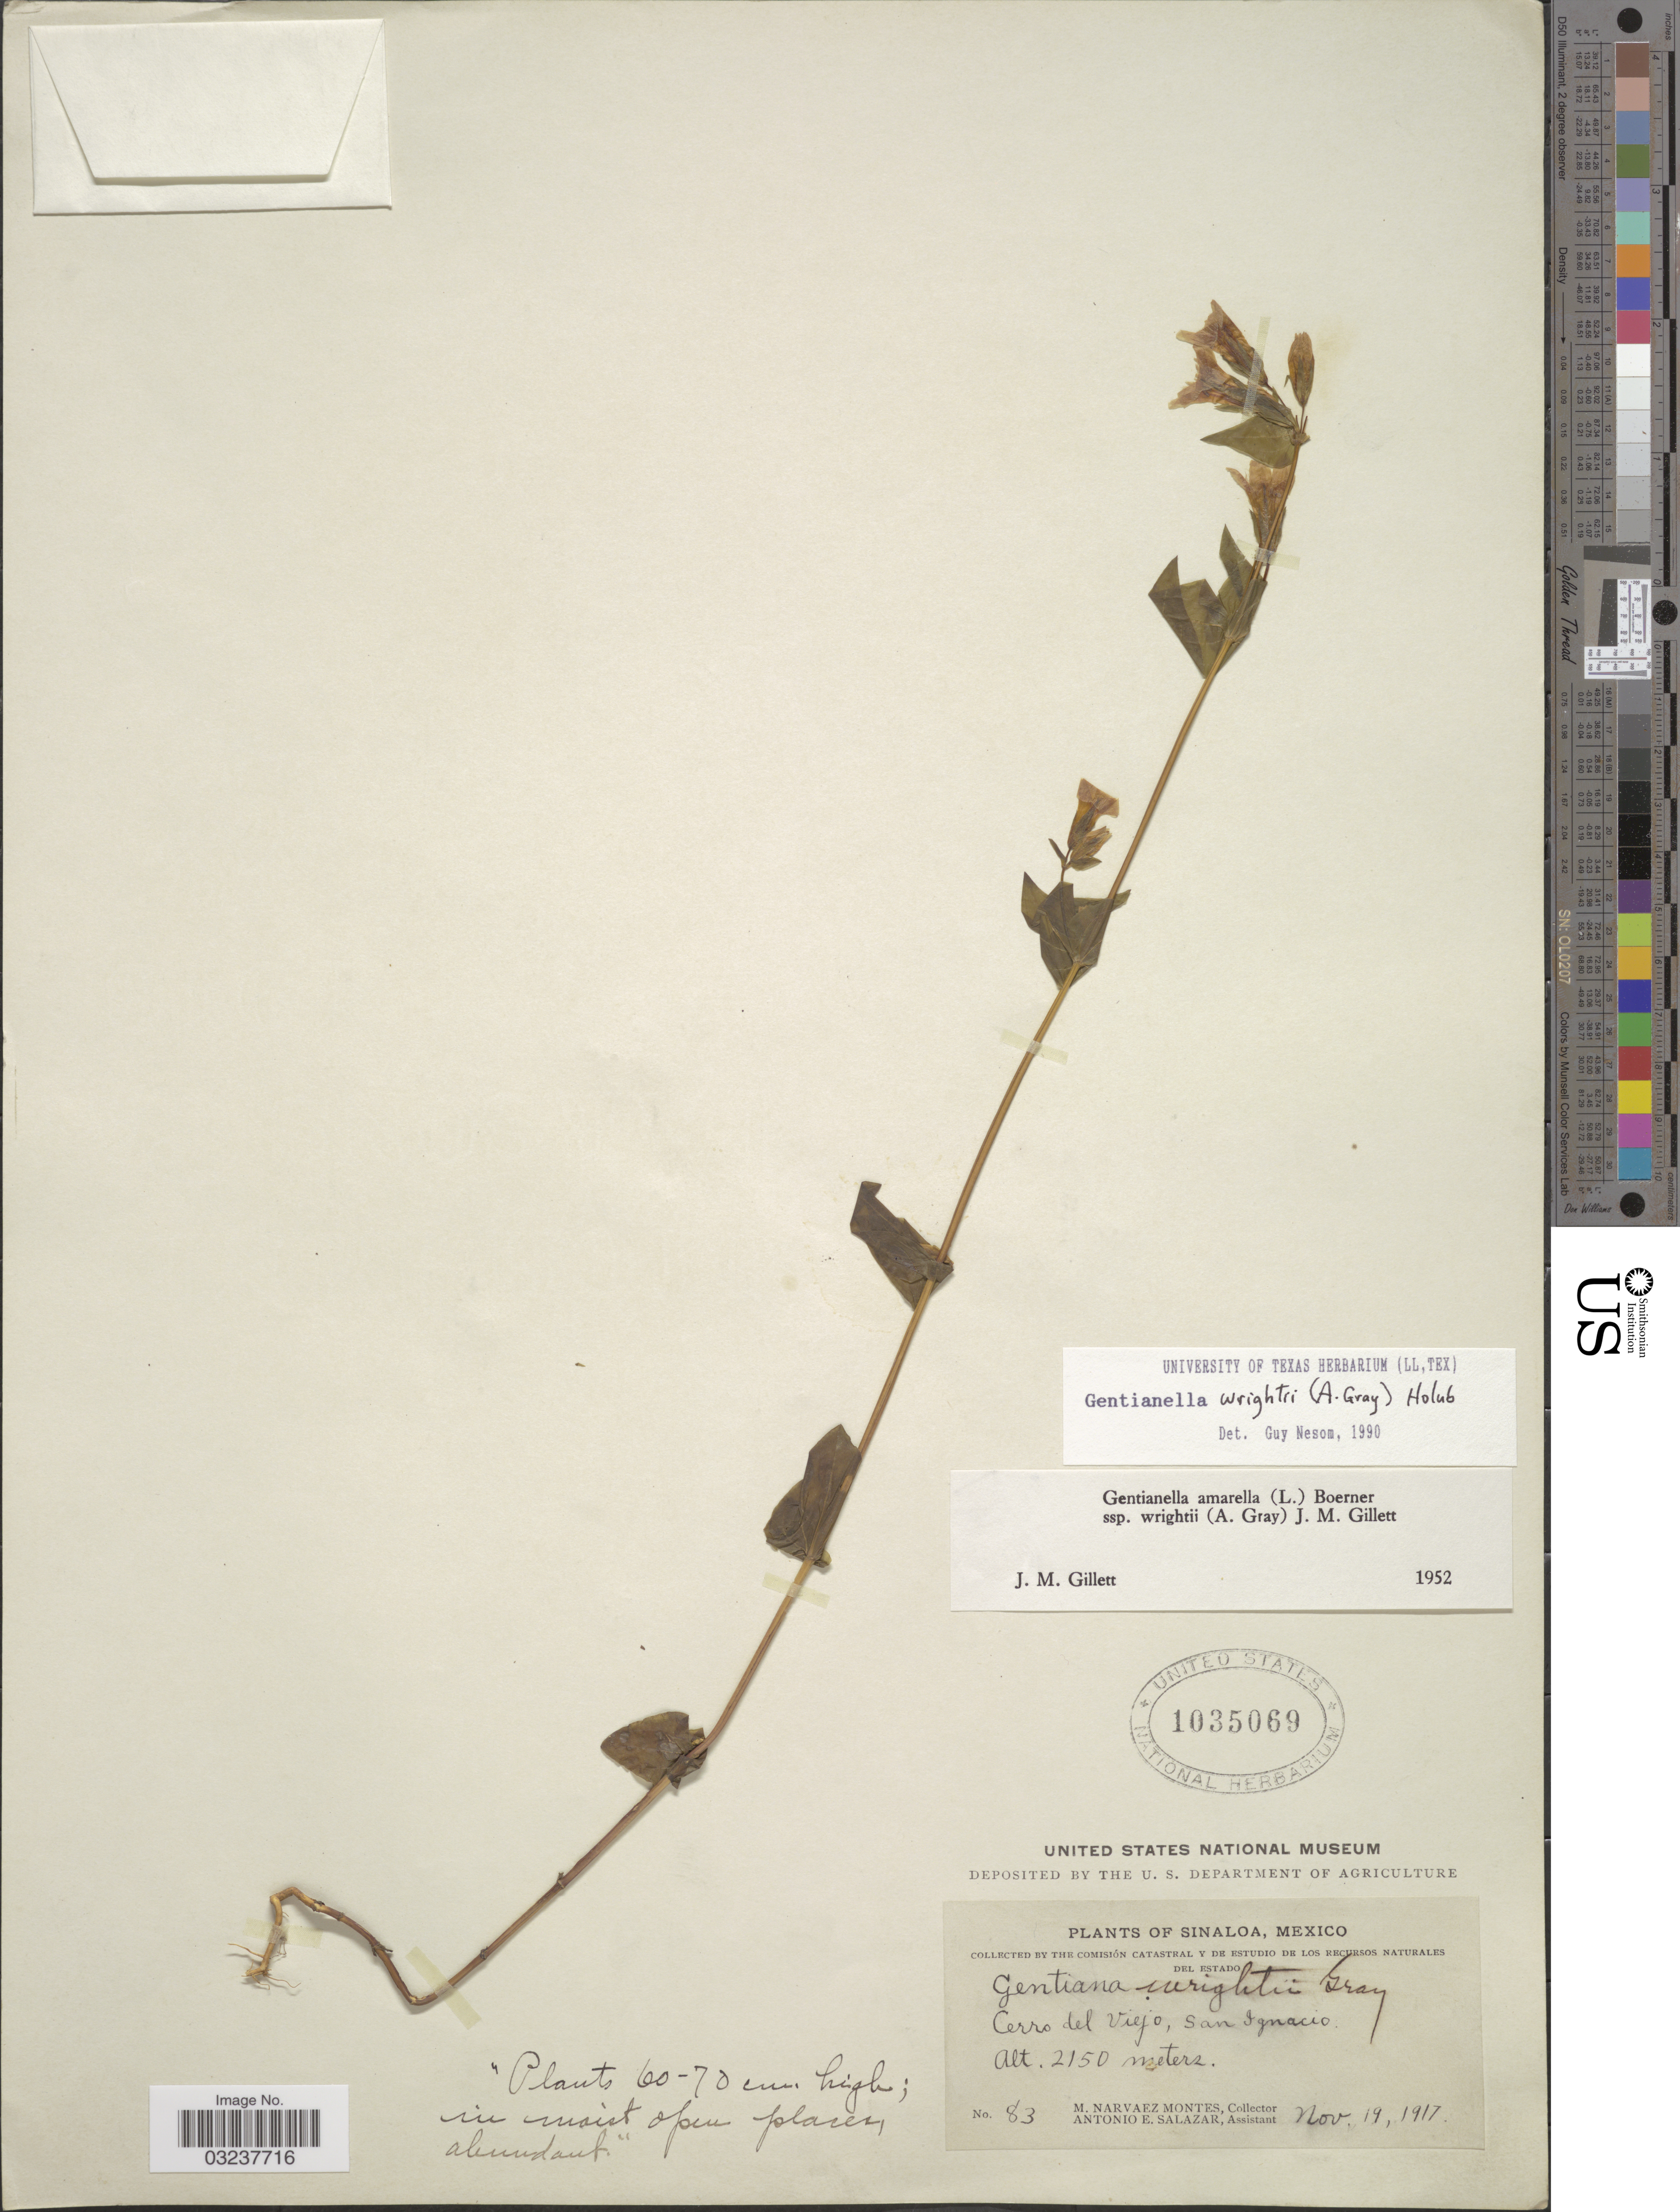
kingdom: Plantae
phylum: Tracheophyta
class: Magnoliopsida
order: Gentianales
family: Gentianaceae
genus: Gentianella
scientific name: Gentianella wrightii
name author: (A. Gray) Holub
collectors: M. Navarez Montes & A. E. Salazar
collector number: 83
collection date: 1917-11-19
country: Mexico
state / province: Sinaloa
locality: Cerro del Viejo, San Ignacio.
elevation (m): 2150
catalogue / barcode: US 1035069